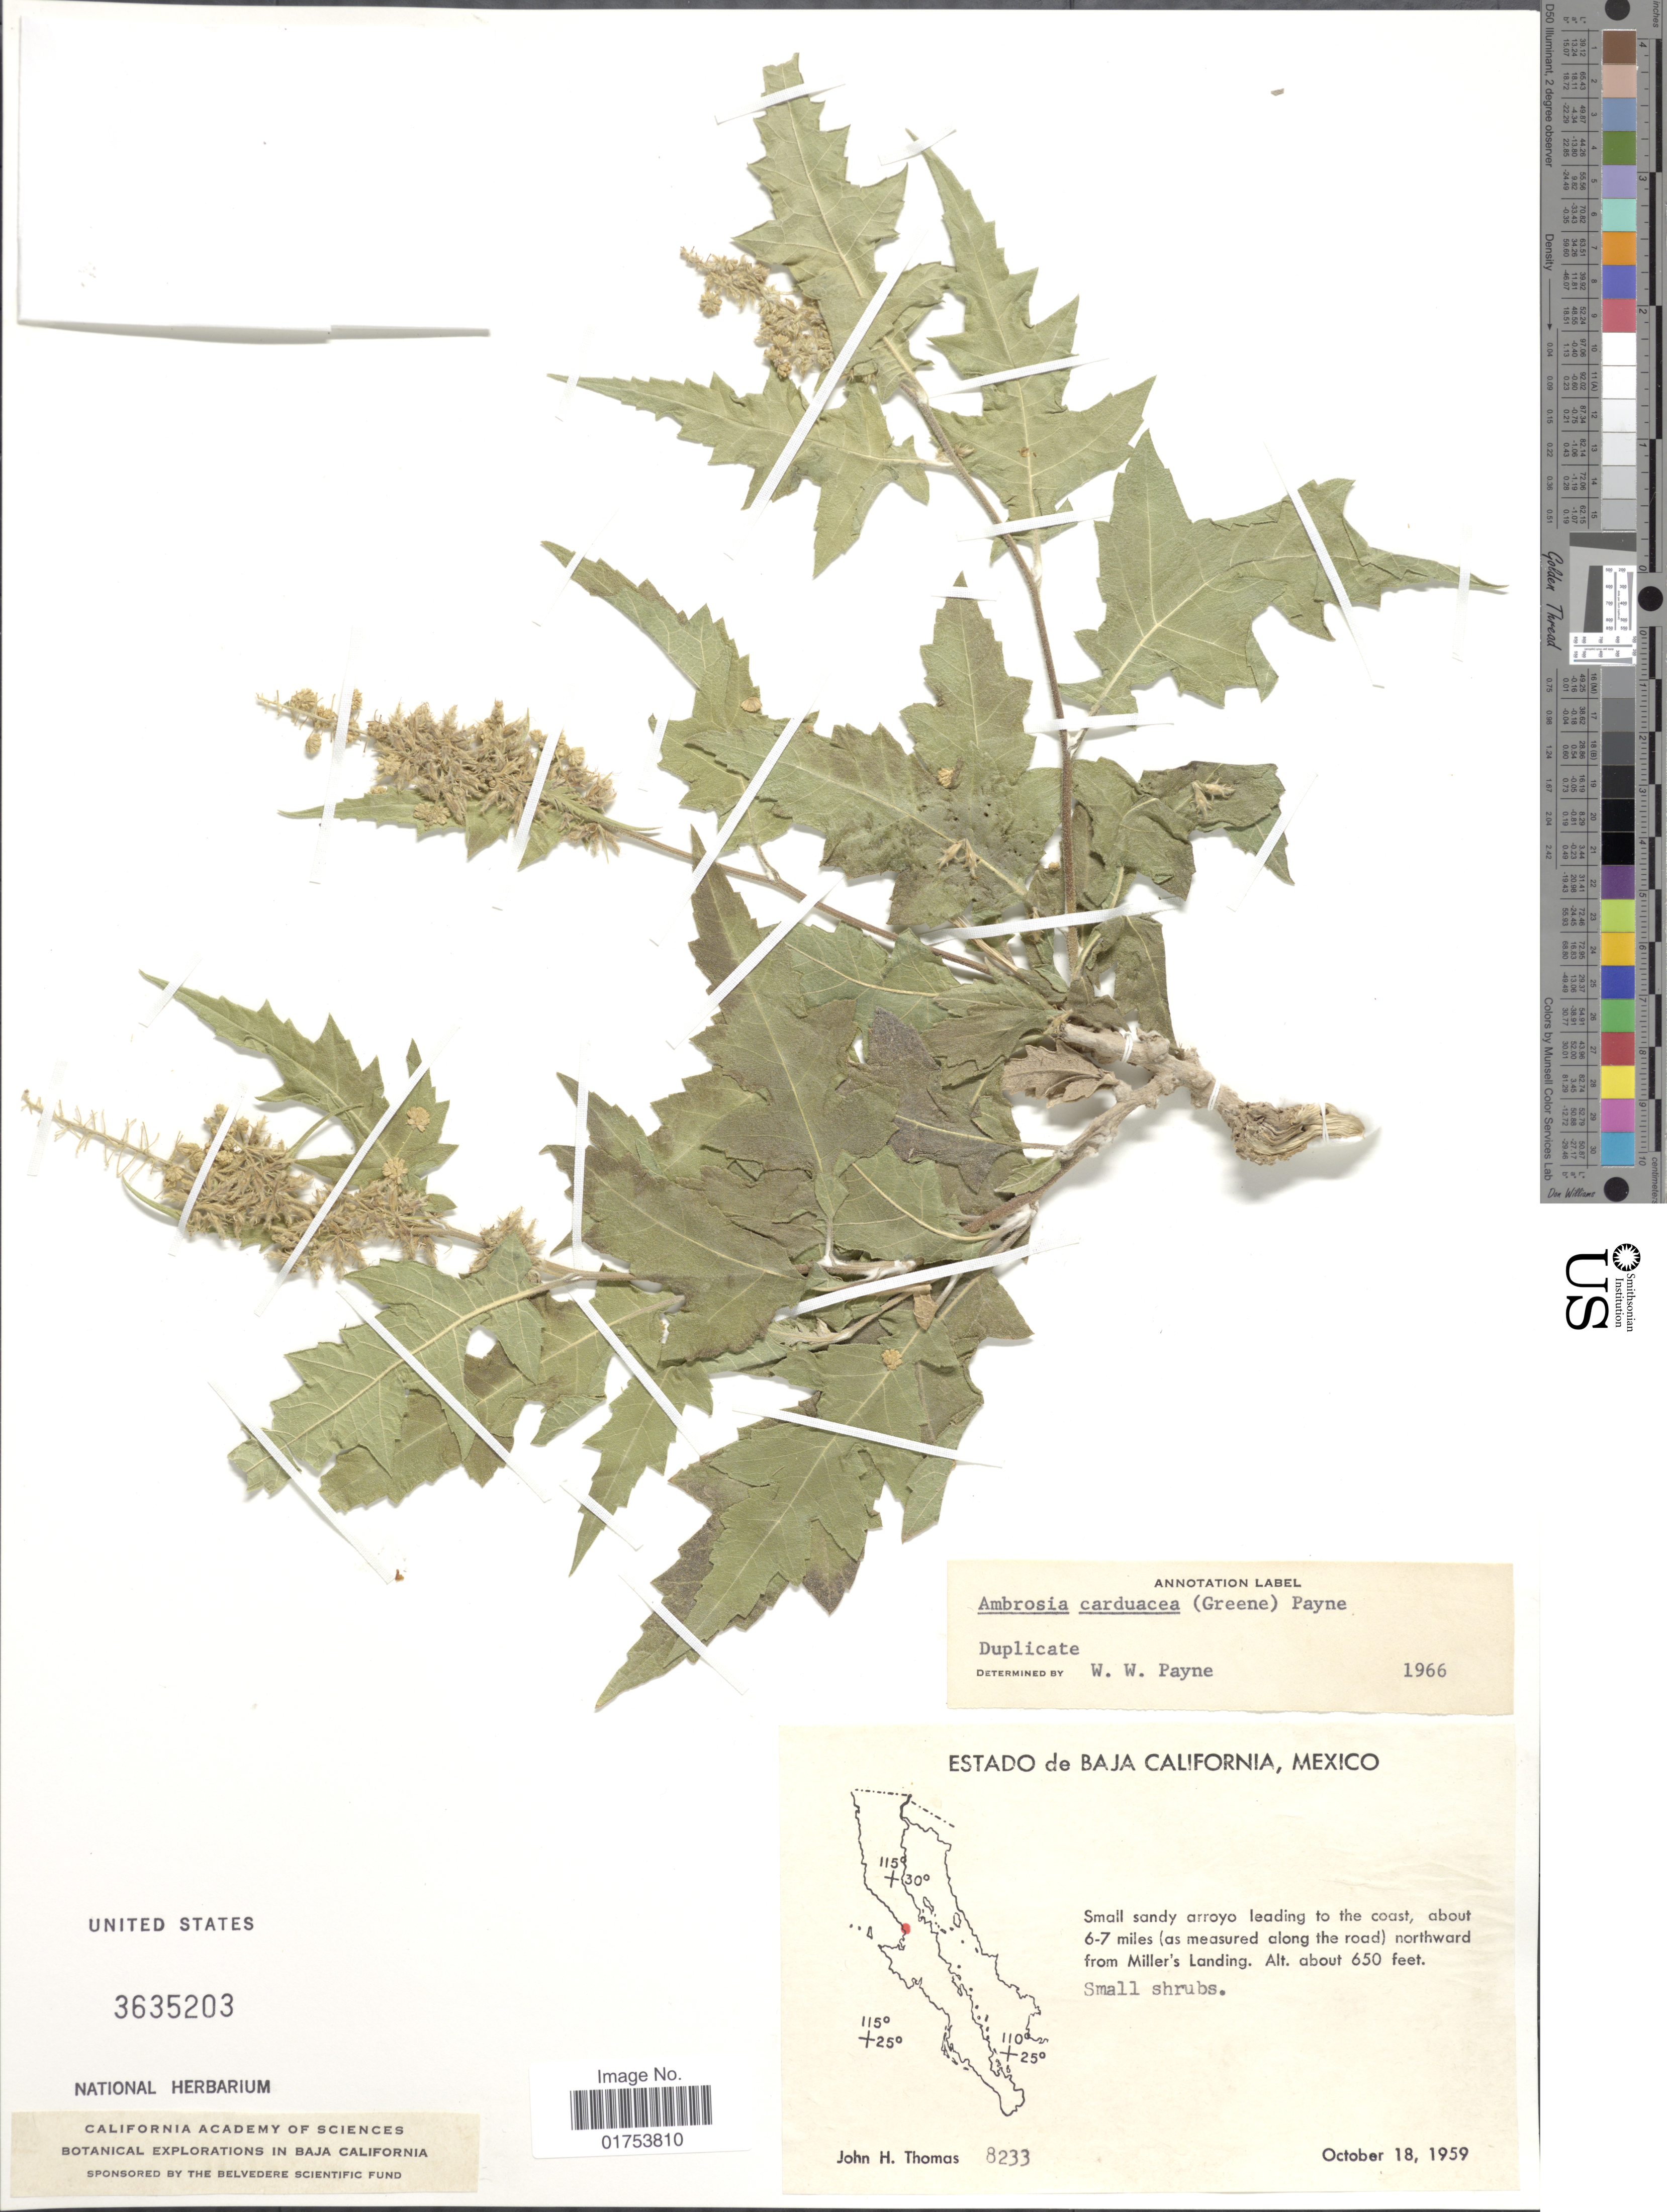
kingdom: Plantae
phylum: Tracheophyta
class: Magnoliopsida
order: Asterales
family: Asteraceae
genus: Ambrosia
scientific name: Ambrosia carduacea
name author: (Greene) W.W.Payne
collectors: J. H. Thomas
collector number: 8233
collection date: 1959-10-18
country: Mexico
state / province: Baja California Norte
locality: Small sandy arroyo leading to the coast, about 6-7 miles (as neasured along the road) northward from Miller's Landing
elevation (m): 198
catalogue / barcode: US 3635203